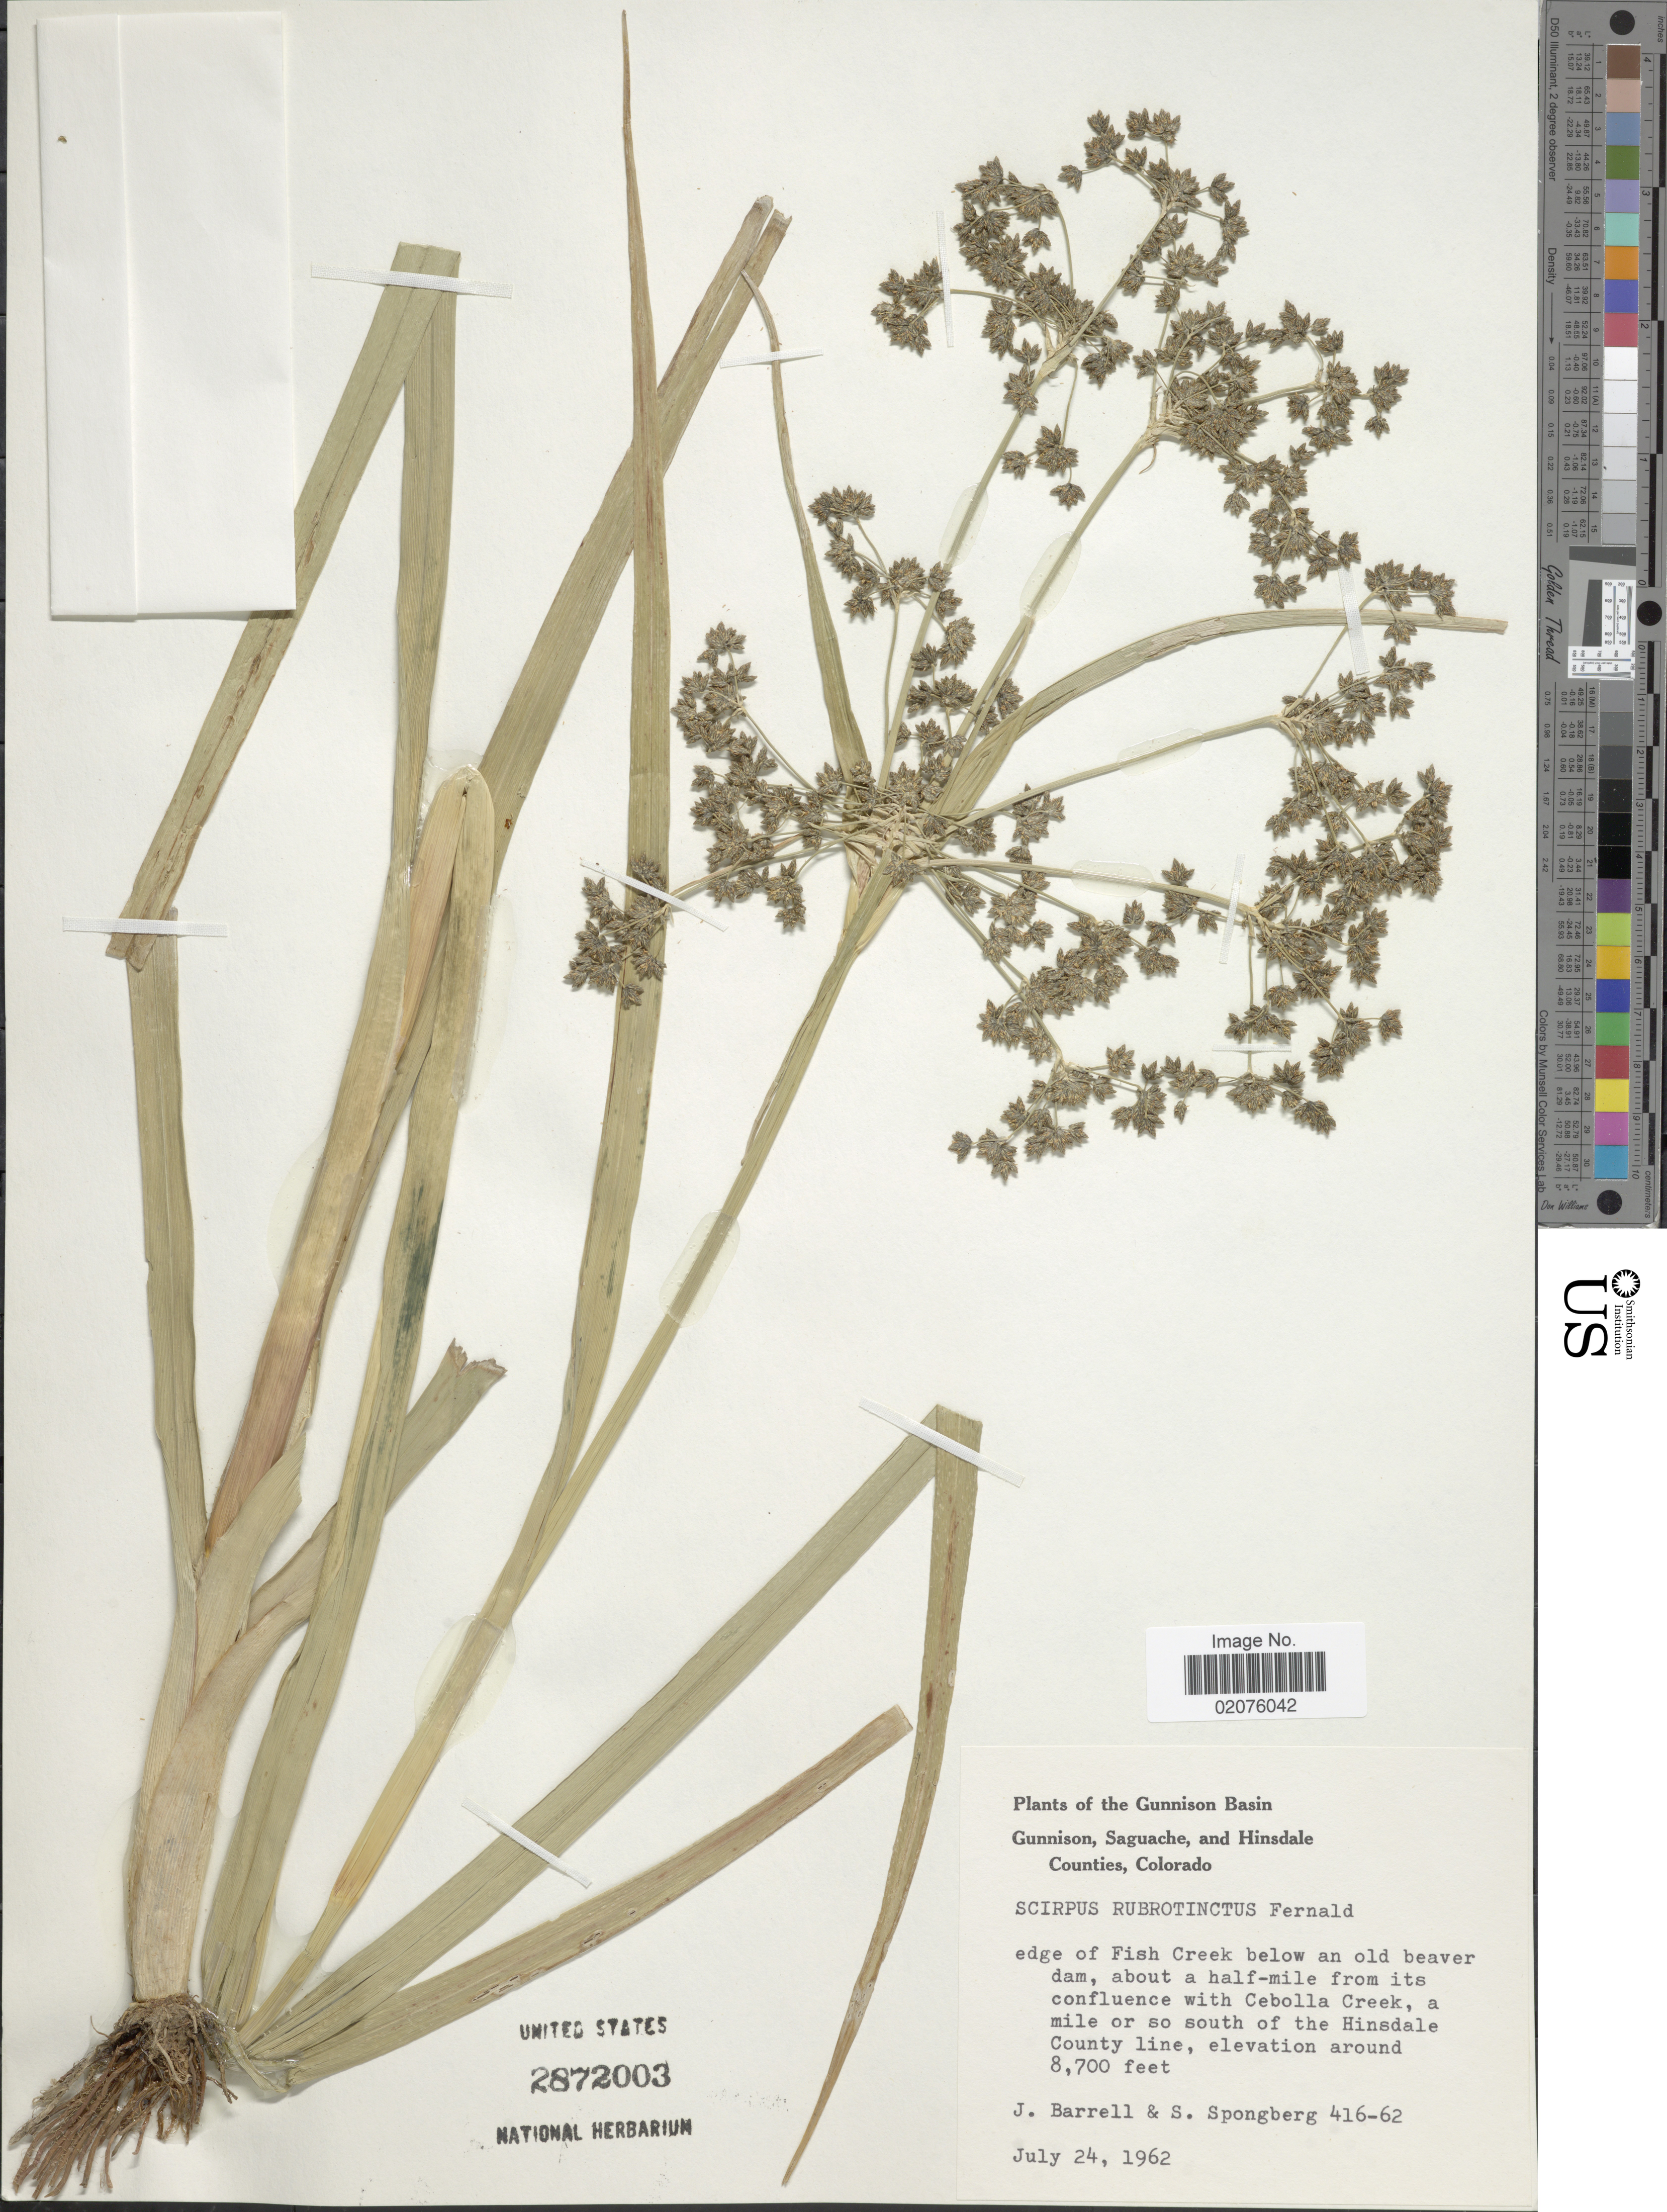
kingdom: Plantae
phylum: Tracheophyta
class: Liliopsida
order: Poales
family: Cyperaceae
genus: Scirpus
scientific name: Scirpus microcarpus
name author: J. Presl & C. Presl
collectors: J. Barrell & S. A.Spongberg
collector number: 416-62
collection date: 1962-07-24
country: United States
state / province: Colorado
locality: Gunnison Basin, Gunnison, Saguache and Hinsdale Counties, edge of Fish Creek below an old beaver dam, about a half-mile from its confluence with Cebolla Creek, a mile or so south of Hinsdale County line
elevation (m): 2652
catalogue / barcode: US 2872003